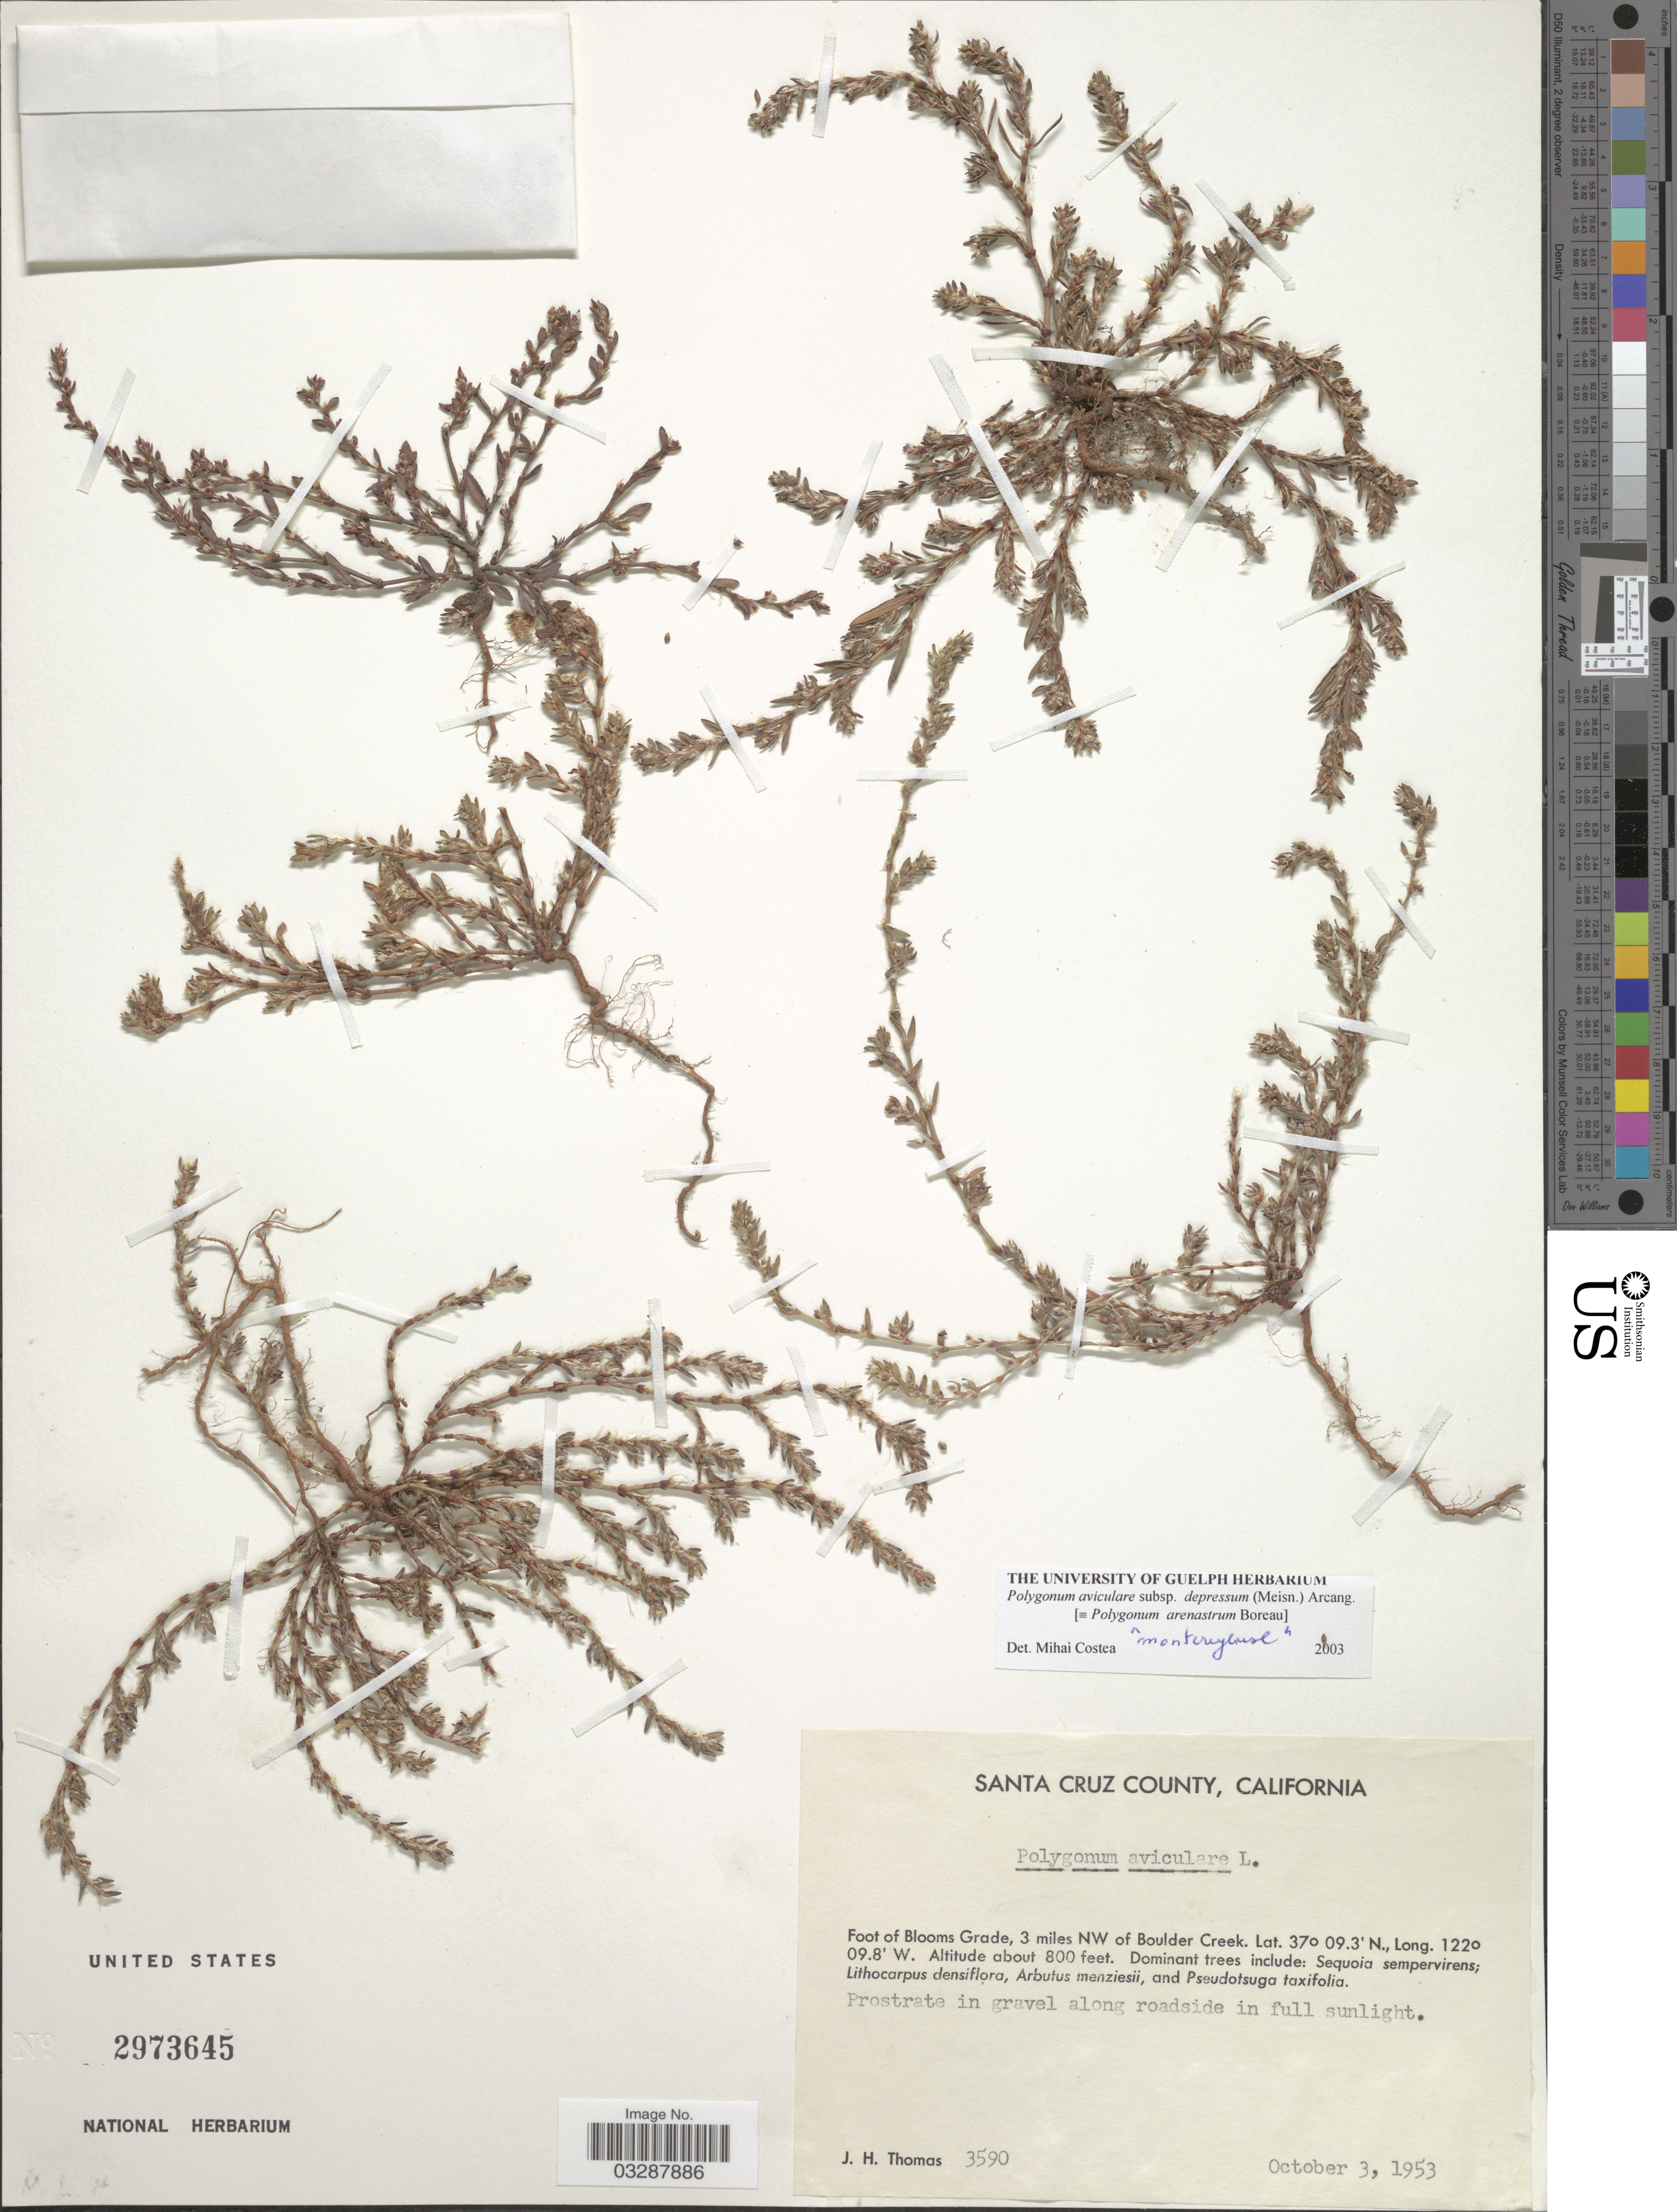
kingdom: Plantae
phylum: Tracheophyta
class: Magnoliopsida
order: Caryophyllales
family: Polygonaceae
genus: Polygonum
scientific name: Polygonum aviculare subsp. depressum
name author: (Meisn.) Arcang.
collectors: J. H. Thomas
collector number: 3590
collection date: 1953-10-03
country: United States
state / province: California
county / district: Santa Cruz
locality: Santa Cruz County, Foot of Blooms Grade, 3 miles NW of Boulder Creek.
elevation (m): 244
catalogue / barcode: US 2973645